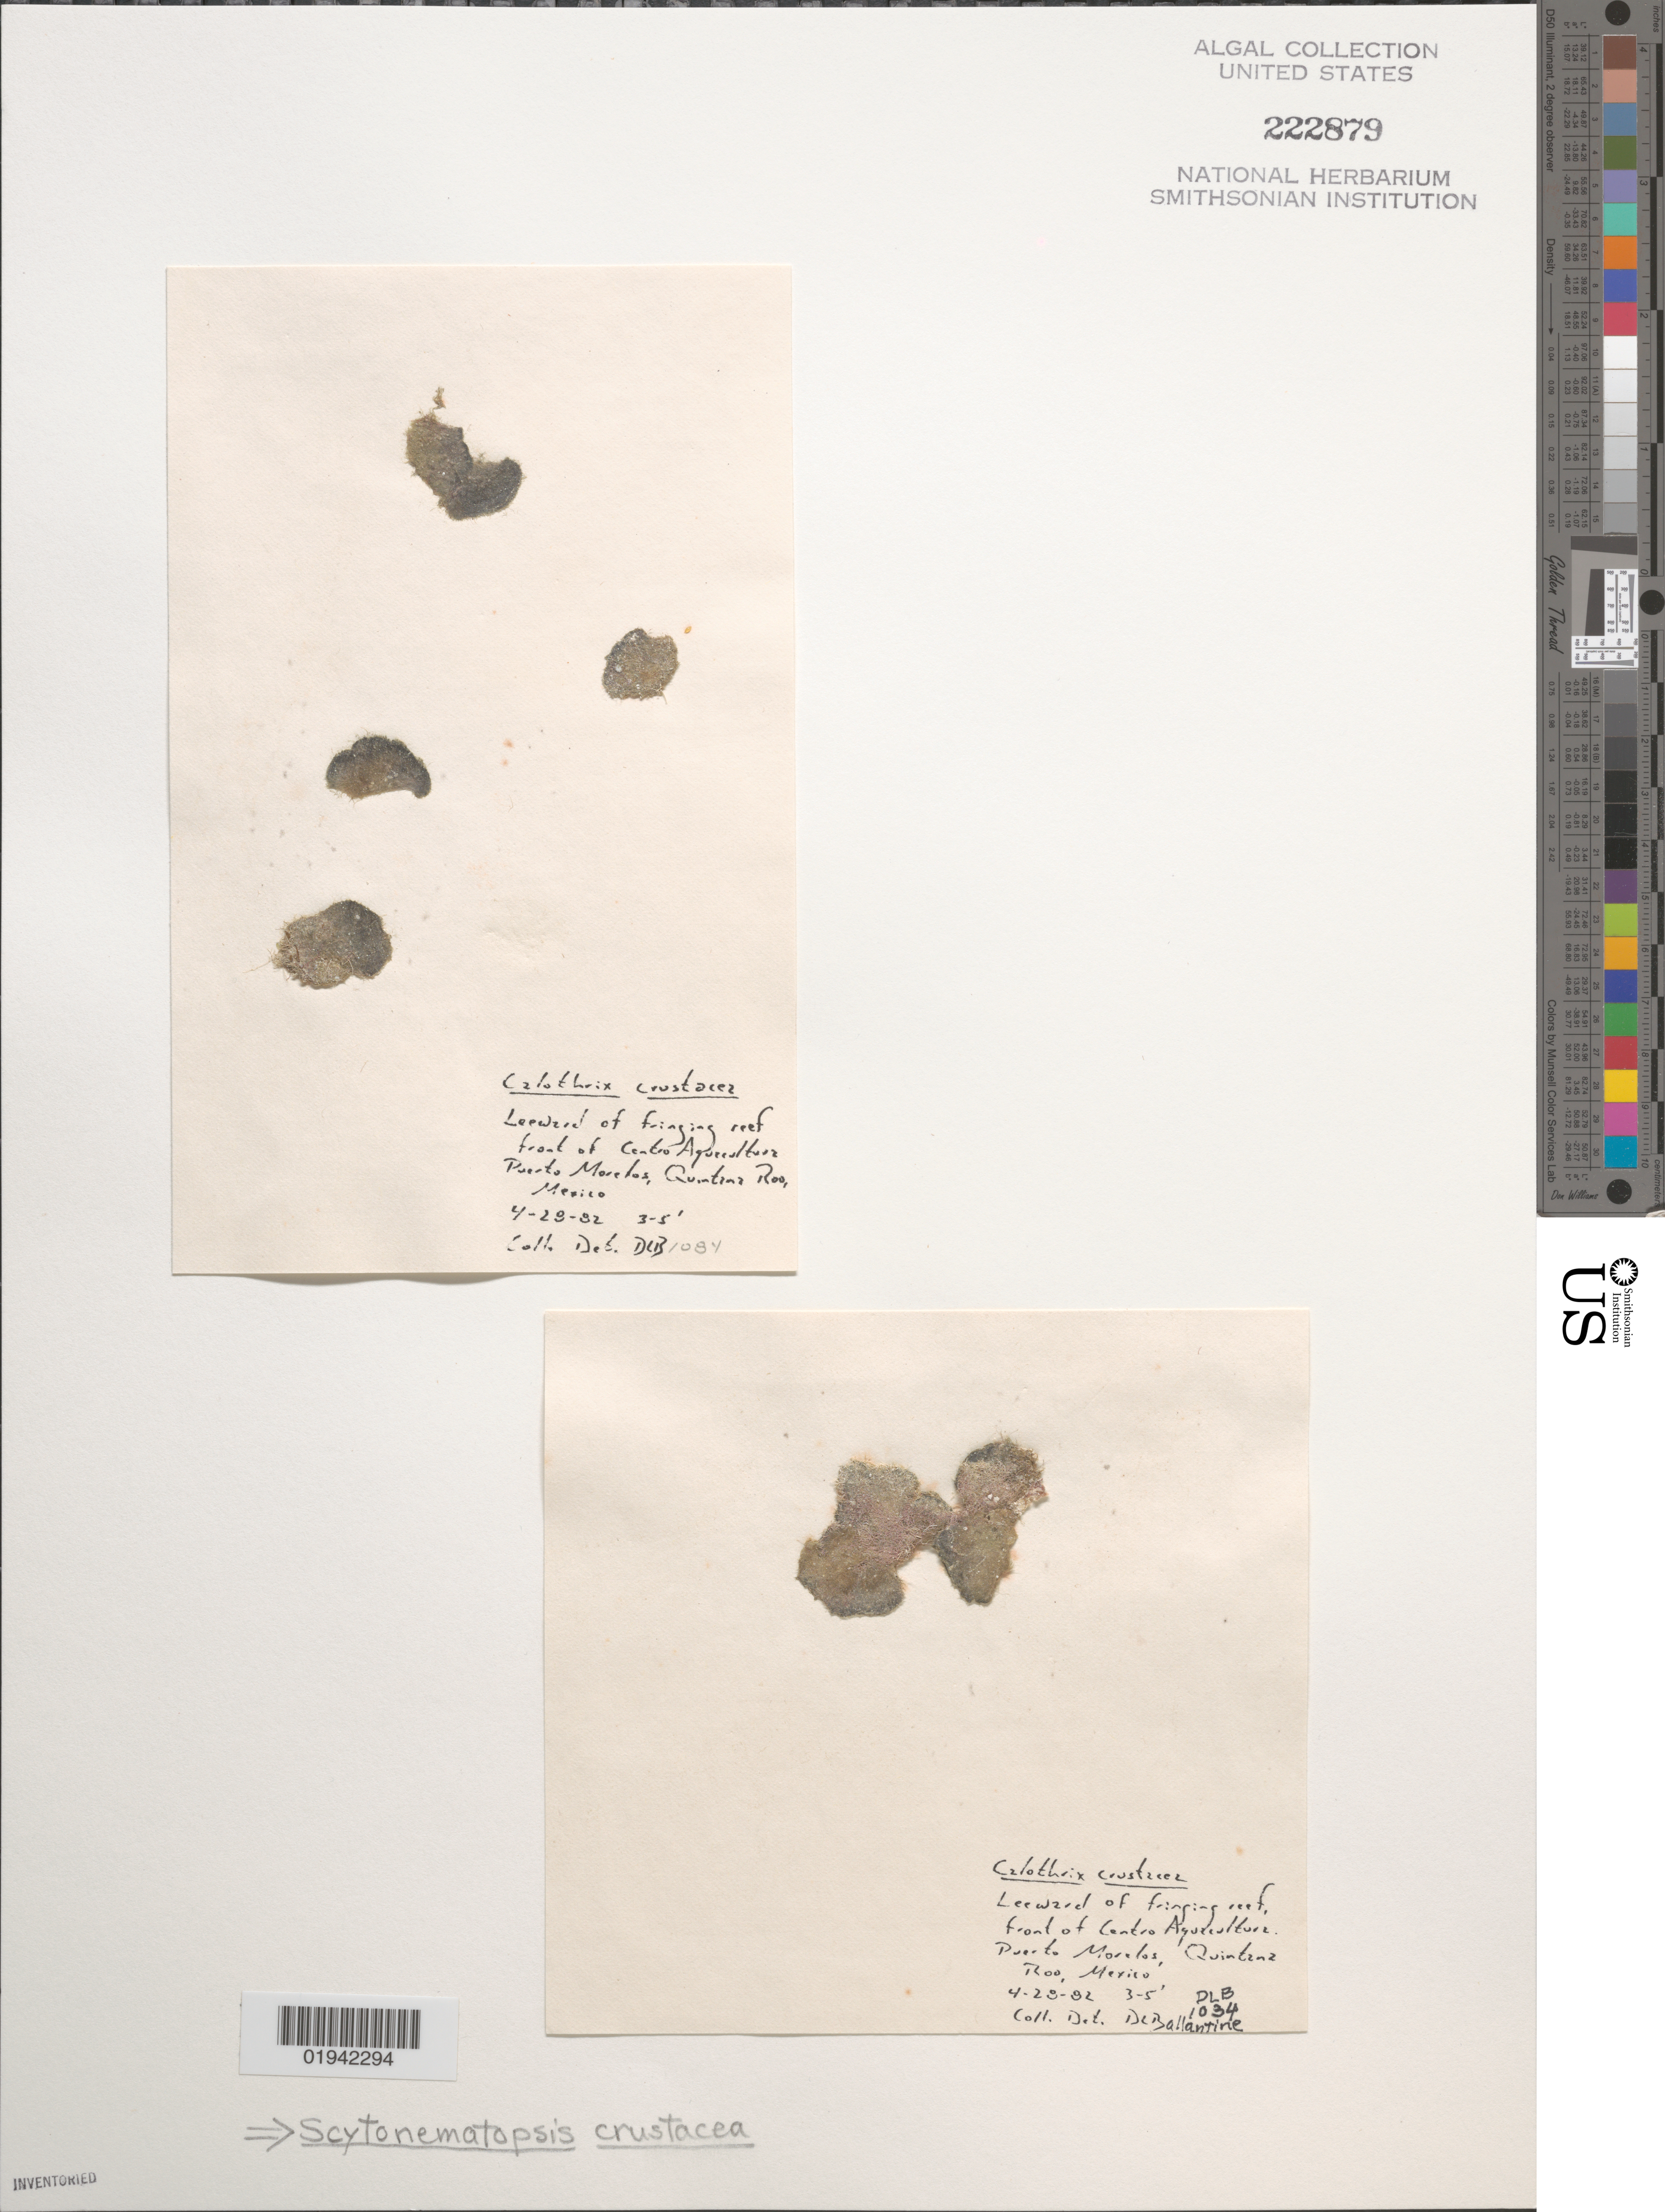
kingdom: Bacteria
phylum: Cyanobacteria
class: Cyanobacteriia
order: Cyanobacteriales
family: Scytonemataceae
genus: Scytonematopsis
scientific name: Scytonematopsis crustacea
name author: (Thur. ex Bornet & Flahault) Kovácik & J. Komárek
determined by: Ballantine, D. L.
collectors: D.L. Ballantine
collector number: DLB 1034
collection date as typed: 23 Apr 1982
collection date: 1982-04-23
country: Mexico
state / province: Quintana Roo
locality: Puerto Morelos, front of Centro Aquacultura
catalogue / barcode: US 222879